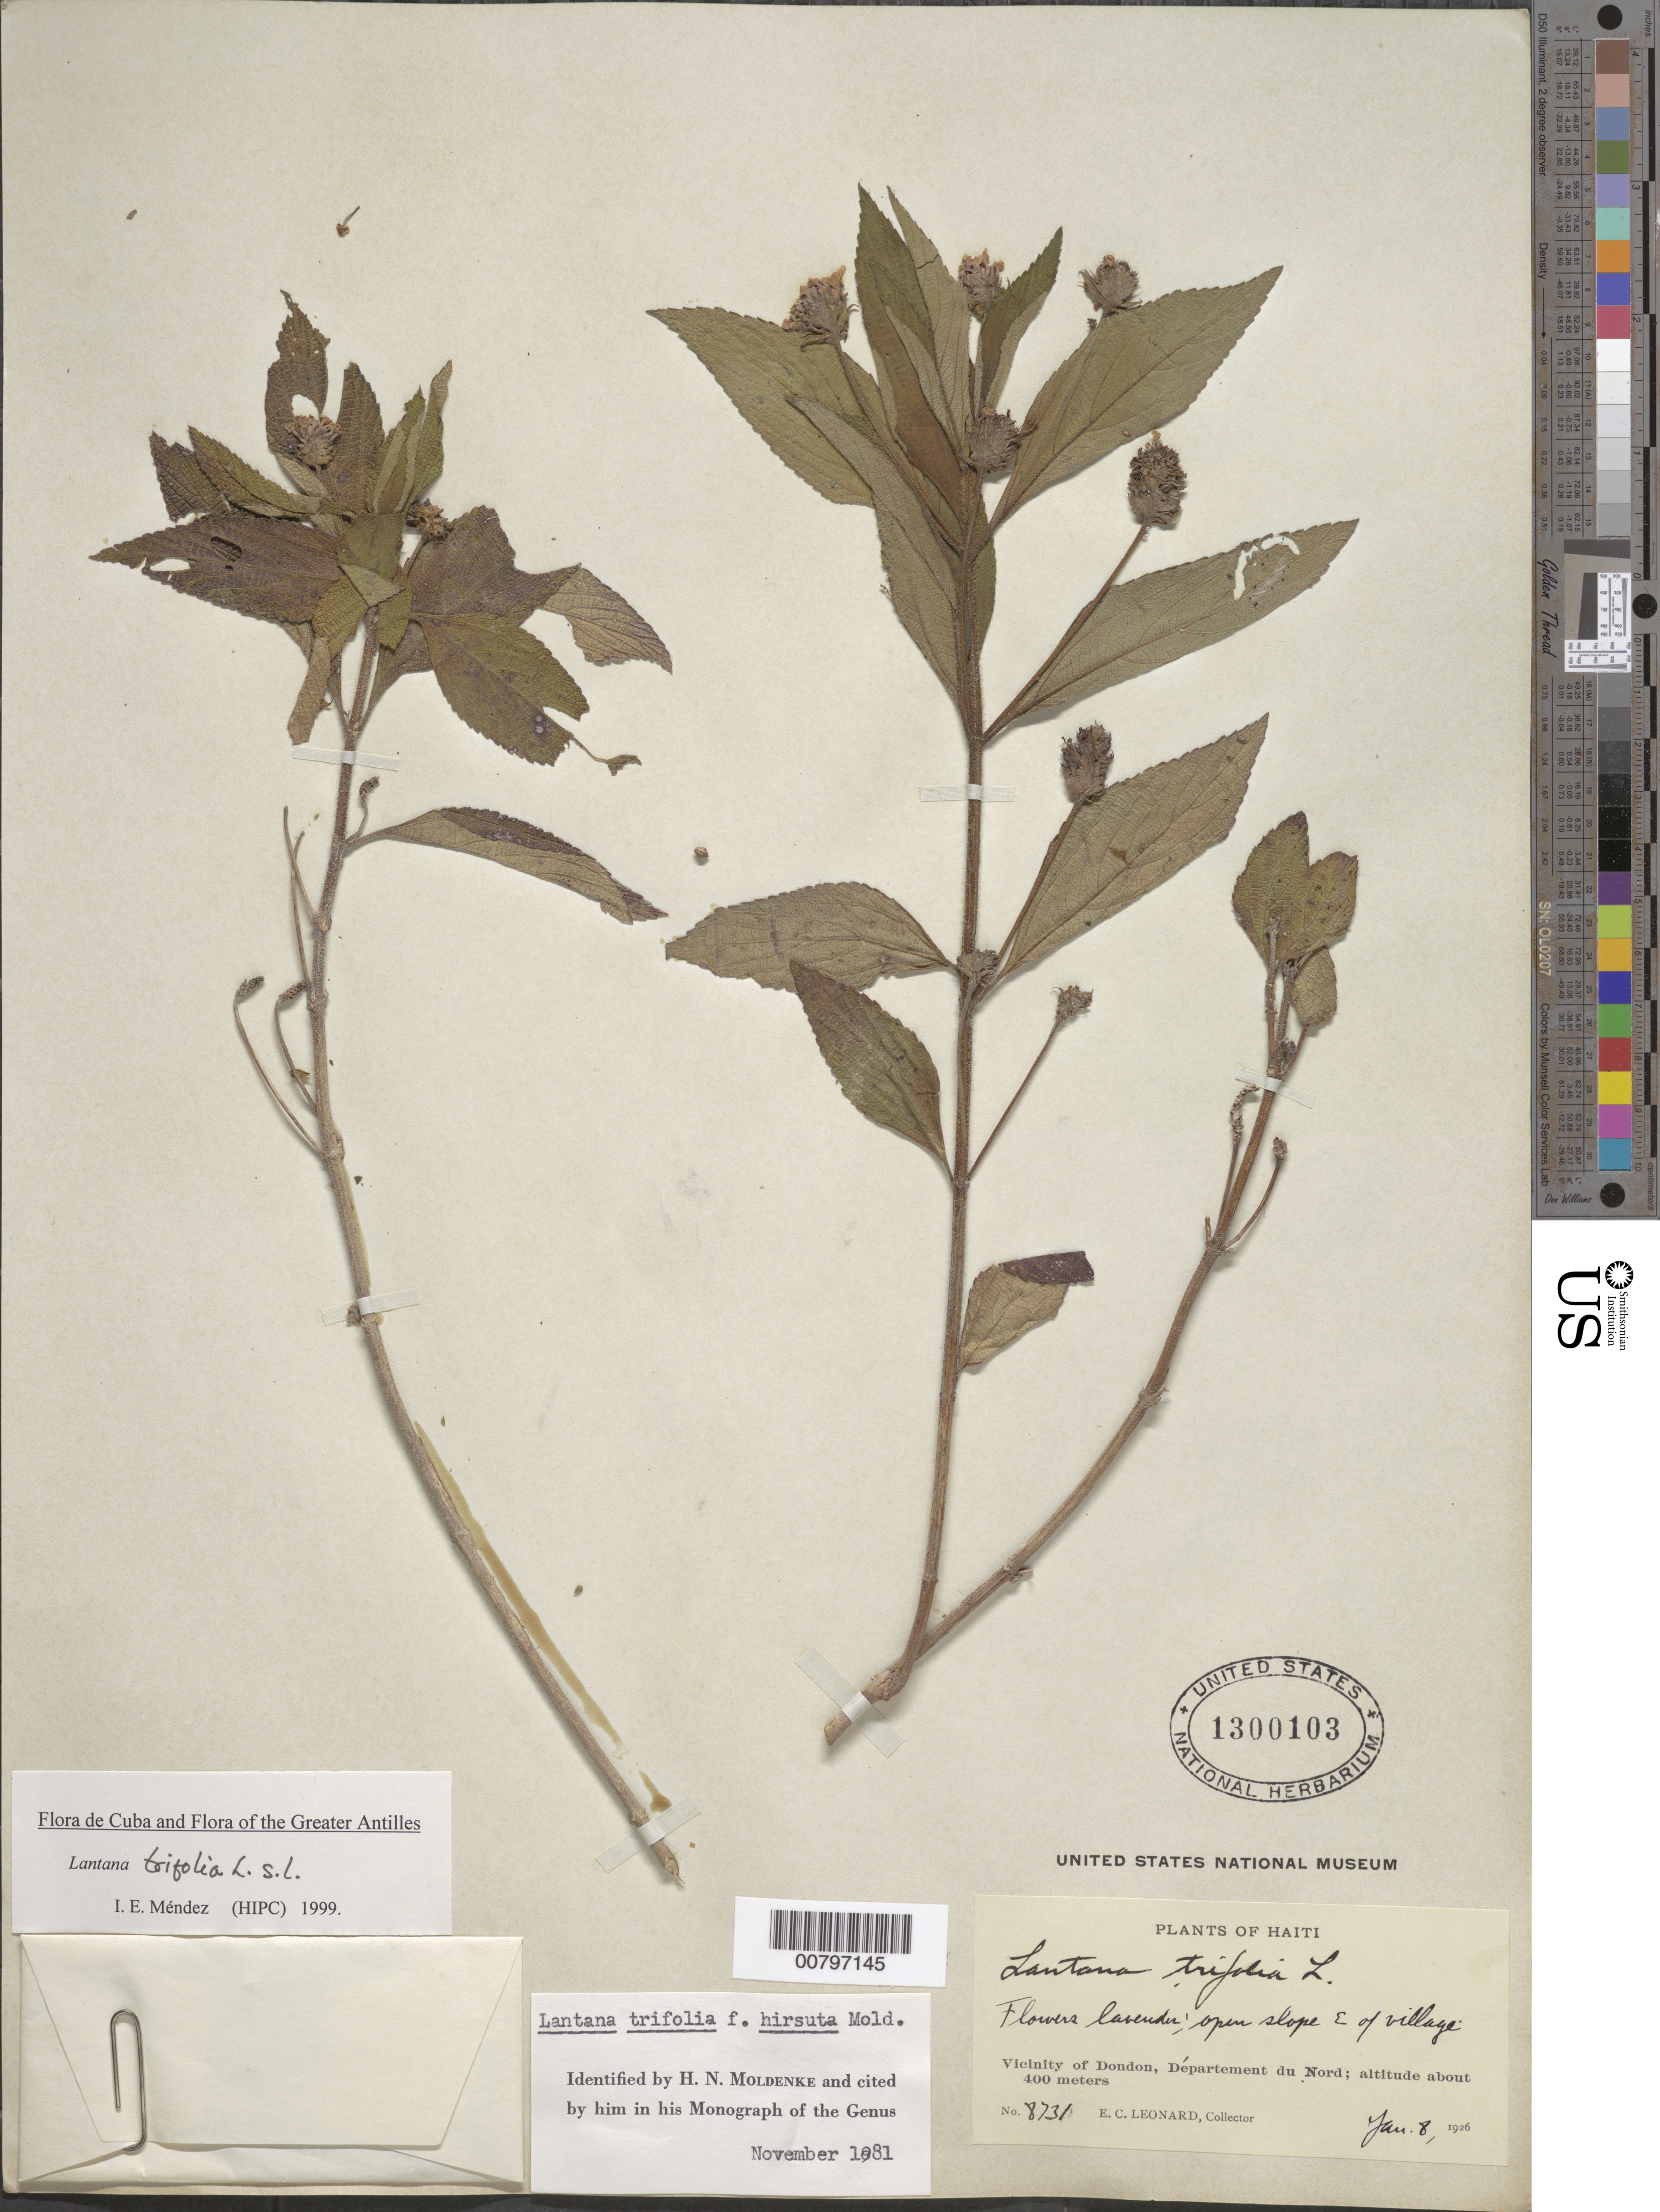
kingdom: Plantae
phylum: Tracheophyta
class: Magnoliopsida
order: Lamiales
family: Verbenaceae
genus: Lantana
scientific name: Lantana trifolia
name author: L.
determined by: Méndez, Isidro E., (HIPC)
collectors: E. C. Leonard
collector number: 8731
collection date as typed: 08 Jan 1926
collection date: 1926-01-08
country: Haiti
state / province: Nord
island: Hispaniola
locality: Vicinity of Dondon, E of village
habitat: Open slope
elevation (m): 400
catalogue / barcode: US 1300103